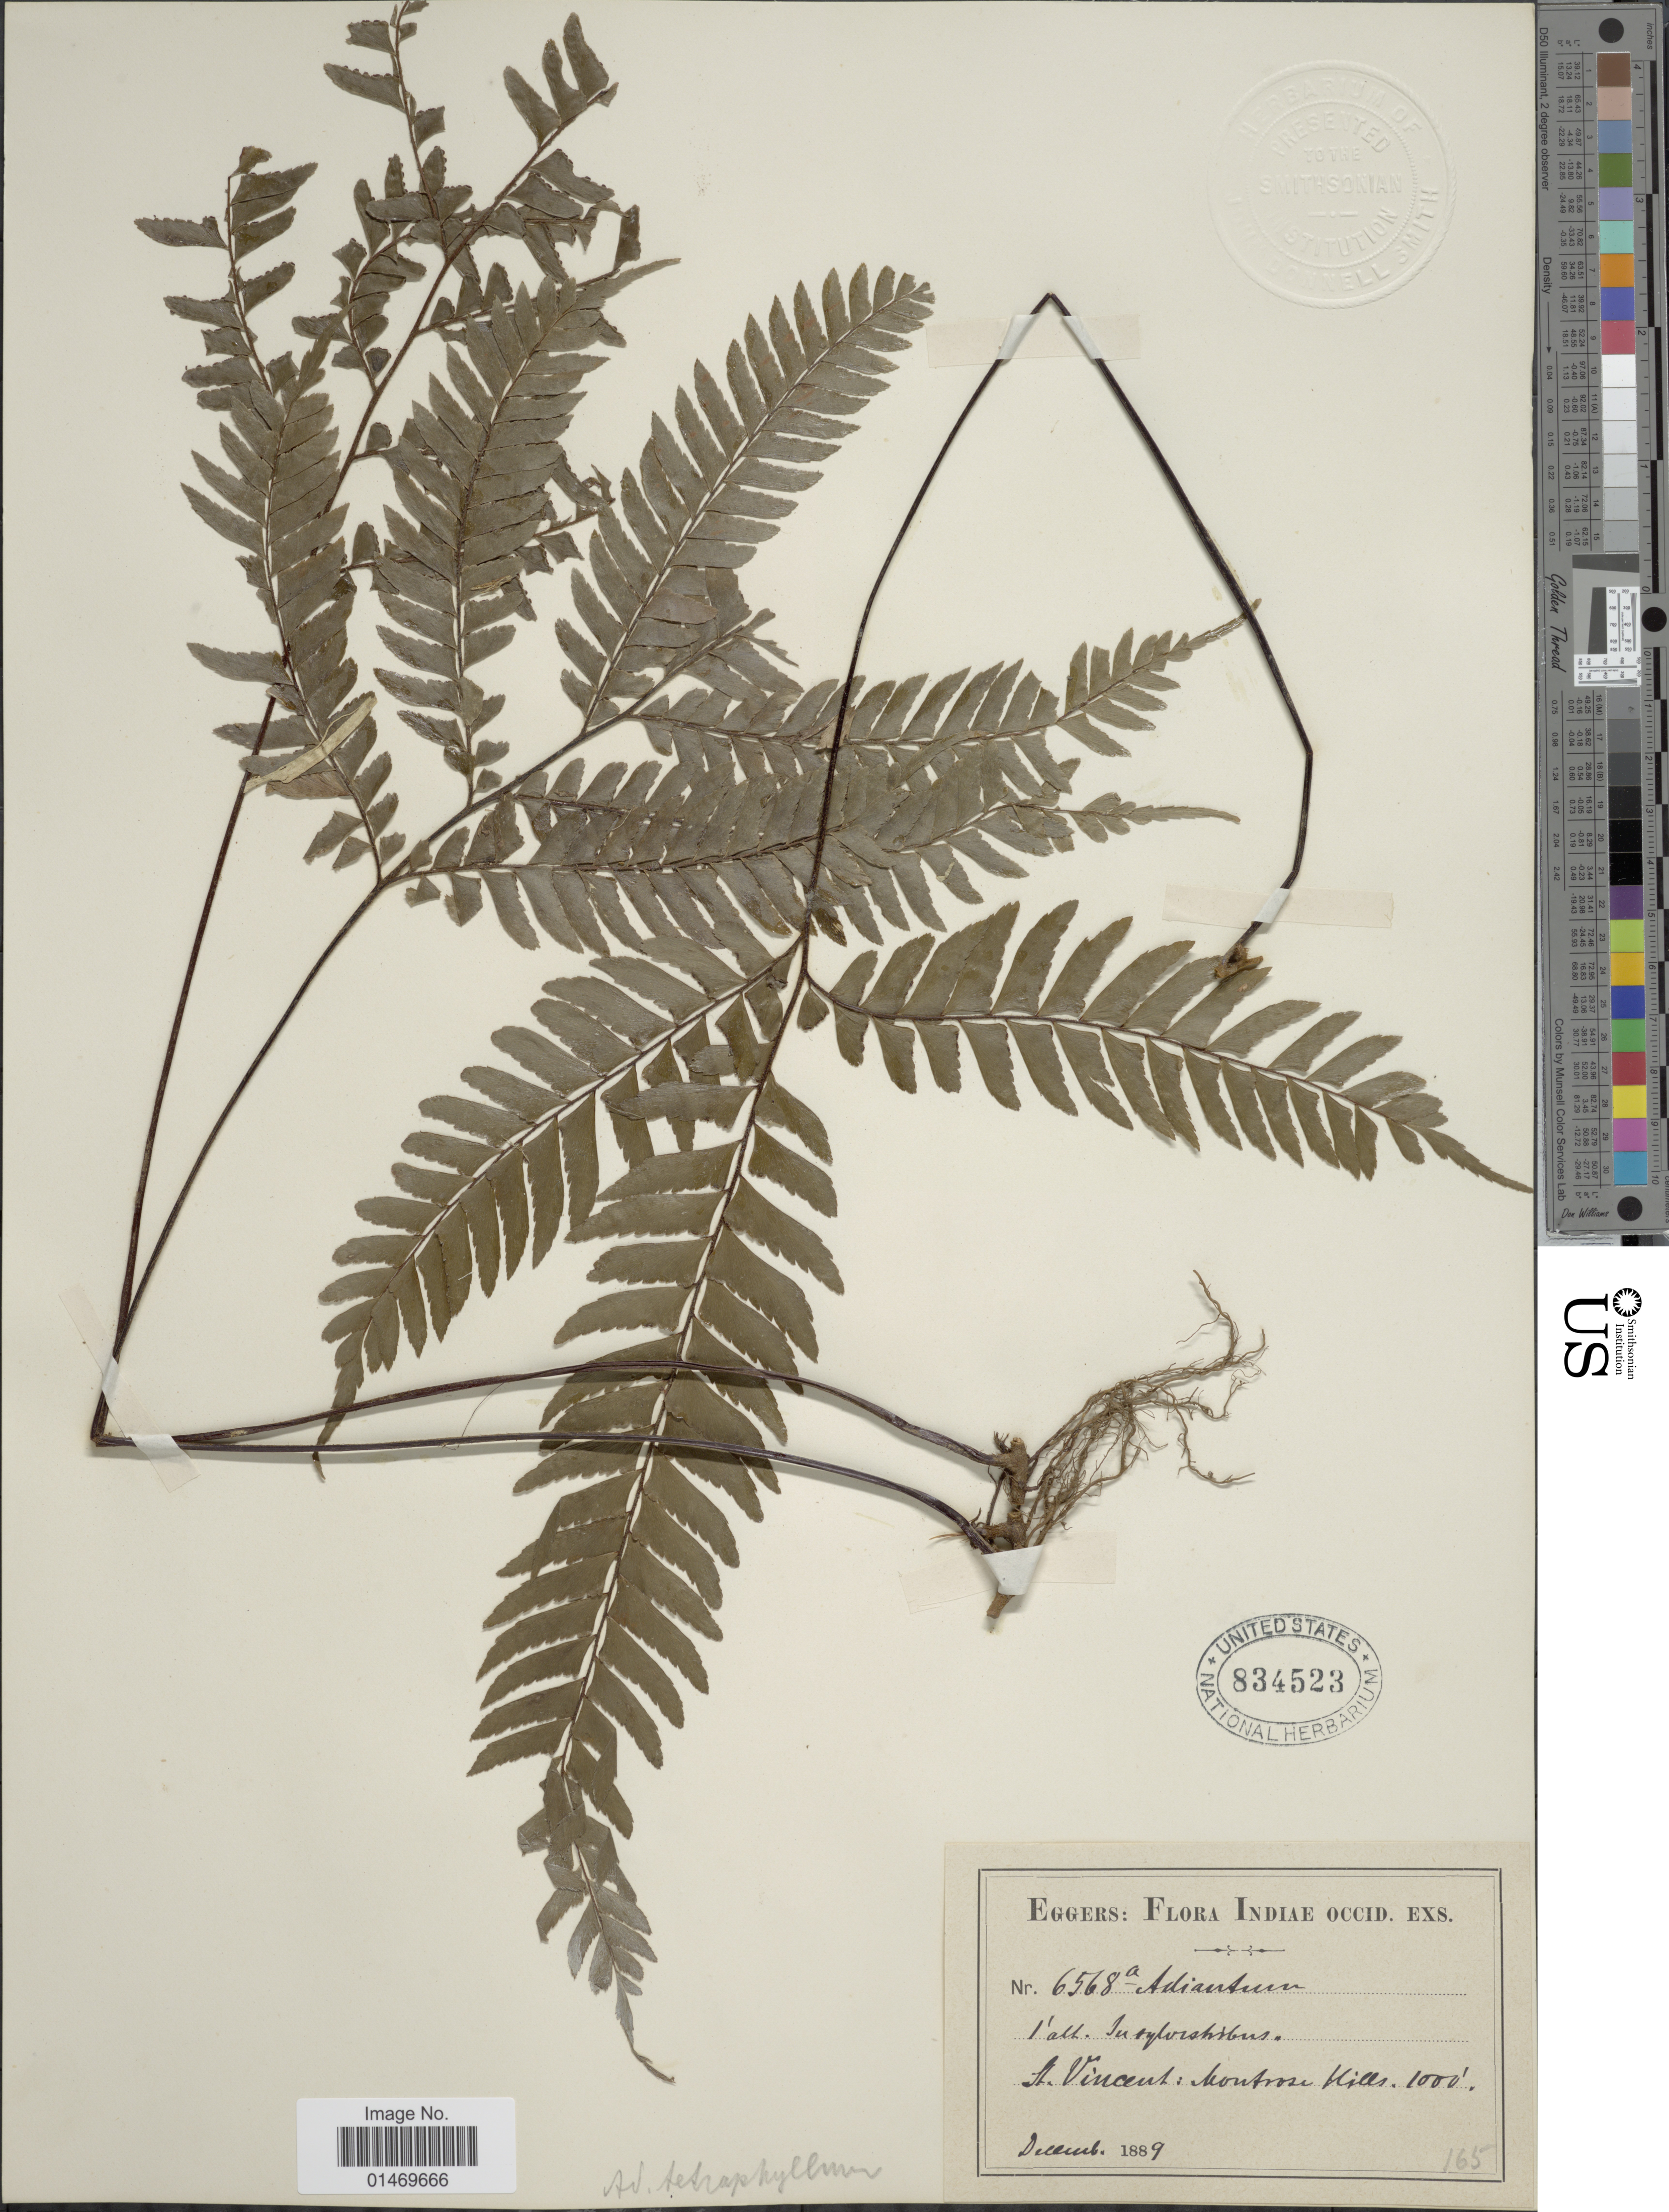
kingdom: Plantae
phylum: Tracheophyta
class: Polypodiopsida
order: Polypodiales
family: Pteridaceae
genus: Adiantum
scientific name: Adiantum tetraphyllum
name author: Humb. & Bonpl. ex Willd.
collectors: -. Eggers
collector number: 165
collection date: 1889-12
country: St. Vincent - Grenadines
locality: St. Vincents. Montrose Hills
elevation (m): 305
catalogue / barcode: US 834523